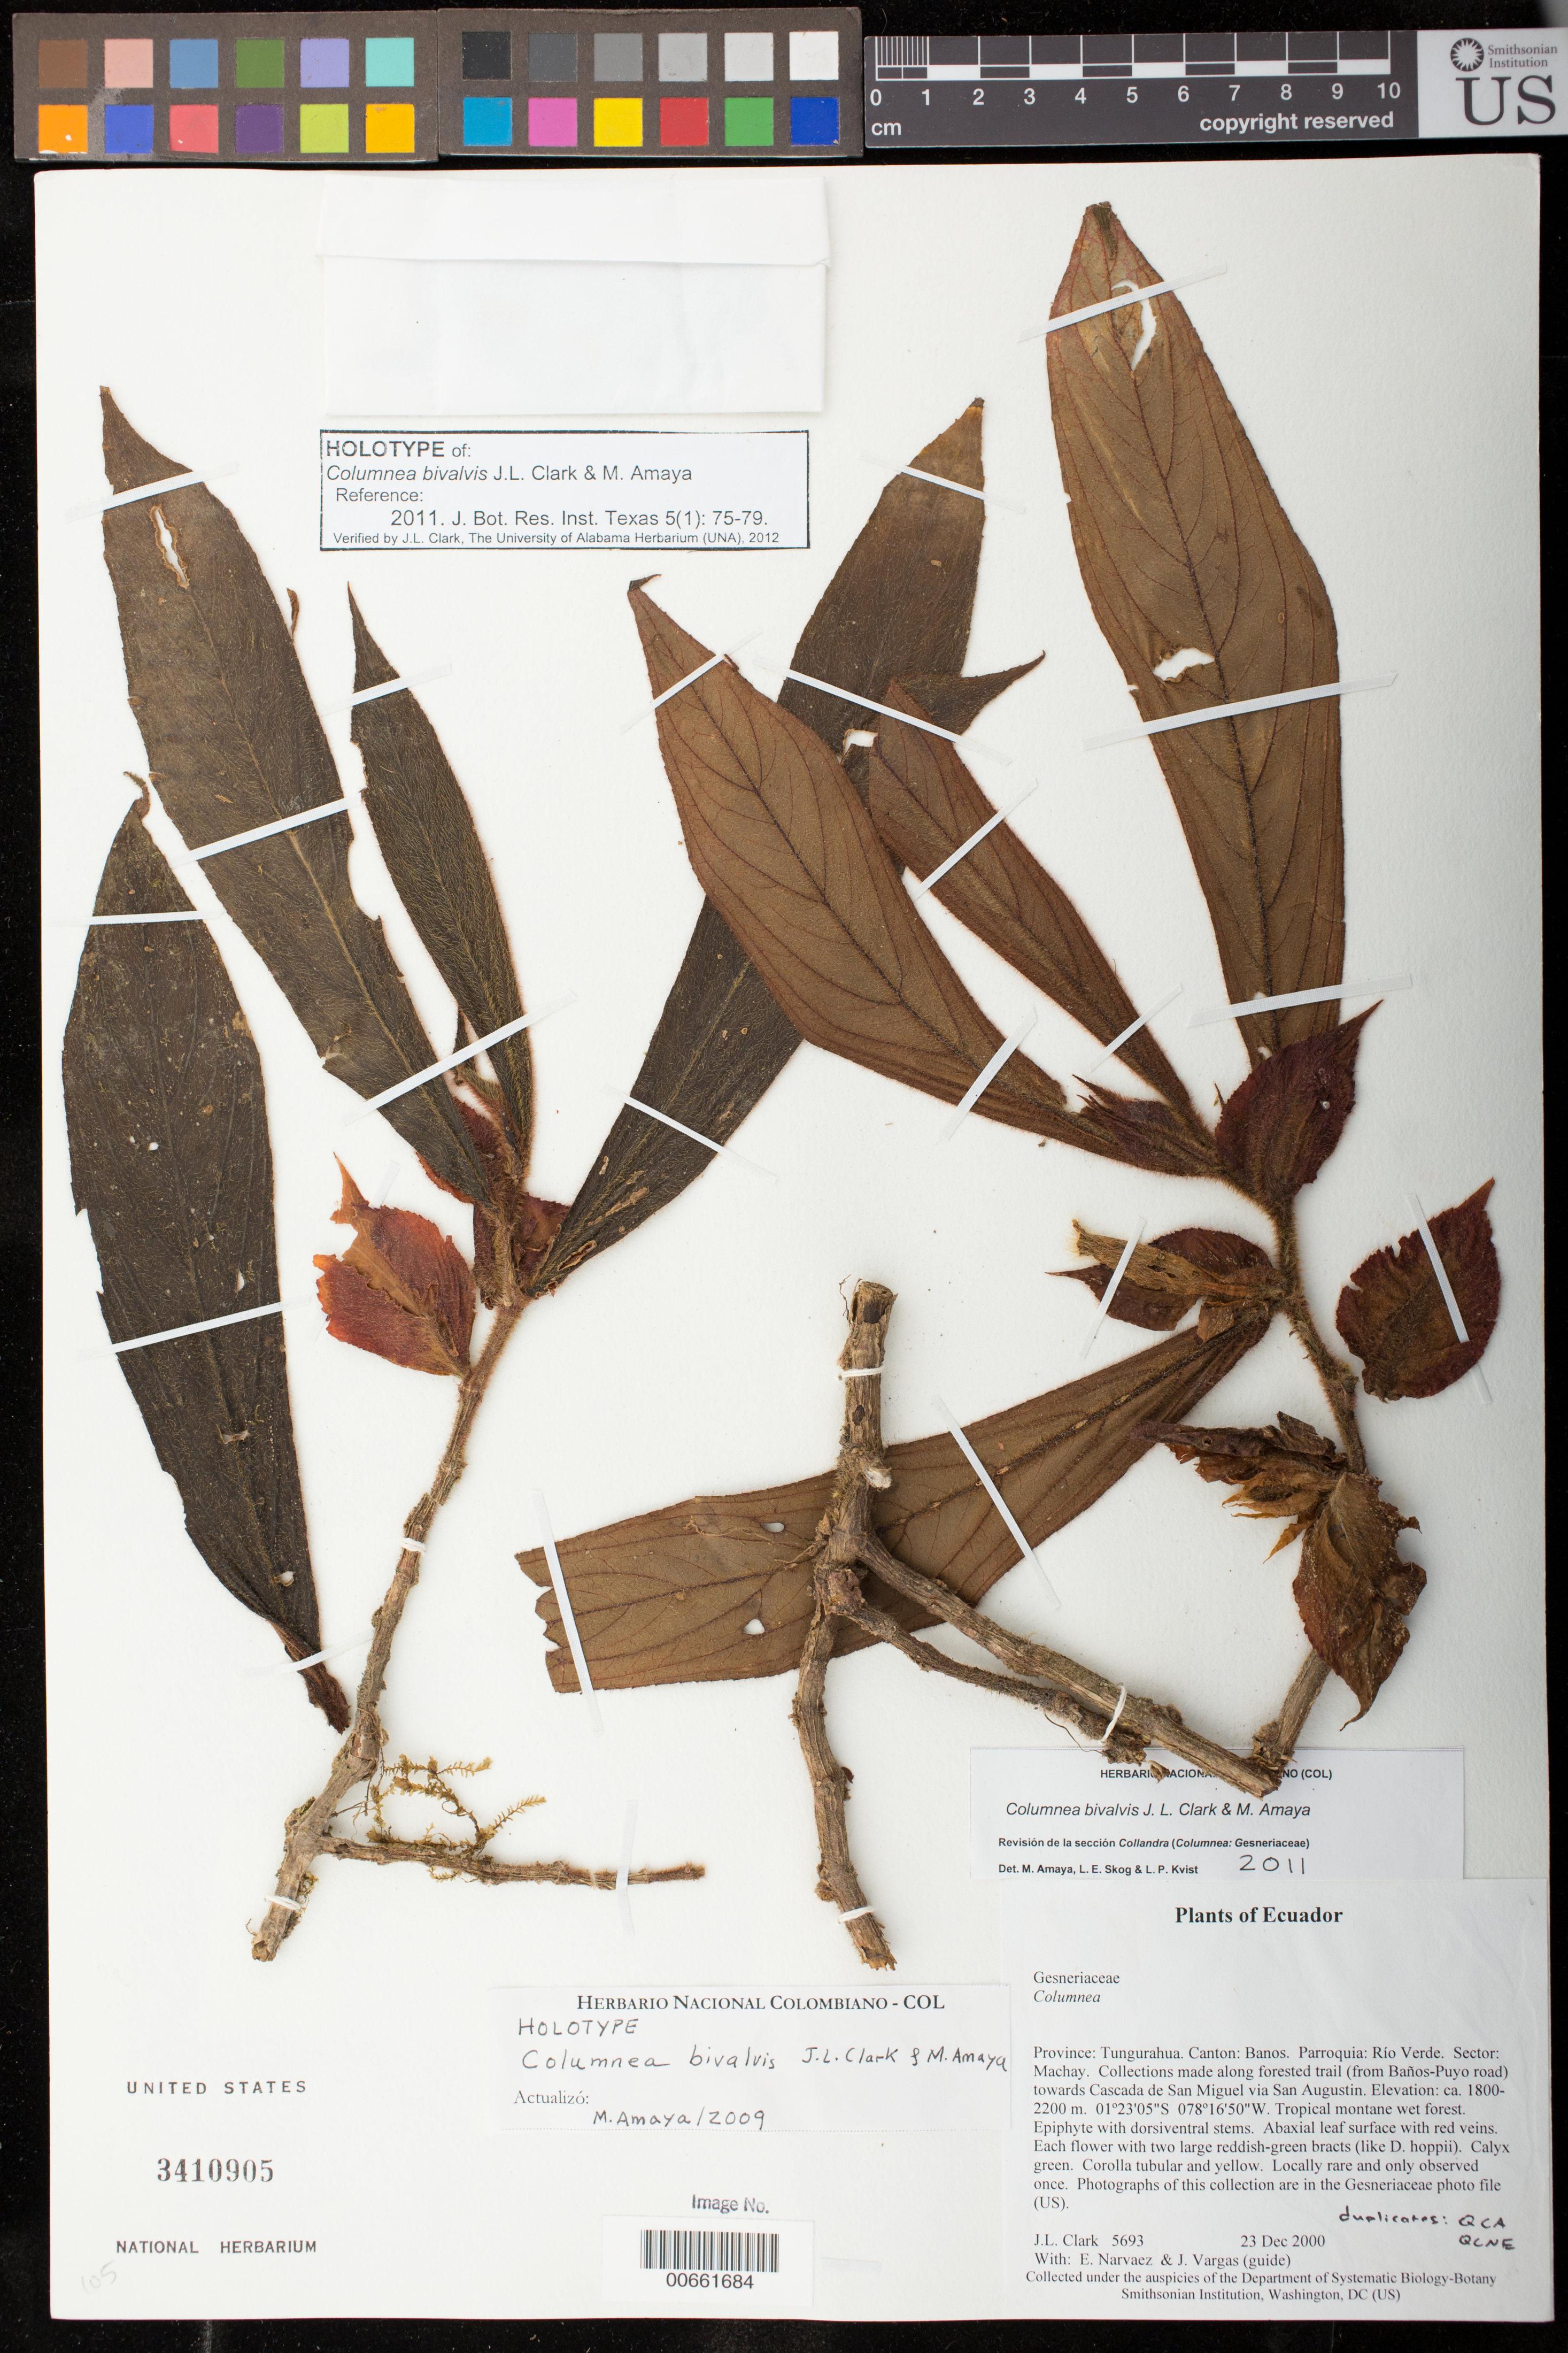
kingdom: Plantae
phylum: Tracheophyta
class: Magnoliopsida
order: Lamiales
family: Gesneriaceae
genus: Columnea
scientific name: Columnea bivalvis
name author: J.L. Clark & M. Amaya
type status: Holotype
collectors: J. L. Clark, E. Narváez & J. Vargas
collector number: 5693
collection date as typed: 23 Dec 2000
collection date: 2000-12-23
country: Ecuador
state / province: Tungurahua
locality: Provincia: Tungurahua. Cantón: Baños. Parroquia: Río Verde. Sector: Machay. Collections made along forested trail (from Baños-Puyo road) towards Cascada de San Miguel via San Augustin.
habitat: Tropical montane wet forest.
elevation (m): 1800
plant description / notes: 2 other US duplicates (USNH 3637660, 3638493) annotated as "holotype" in error (J.L. Clark, email comm. Feb 2018)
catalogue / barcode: US 3410905